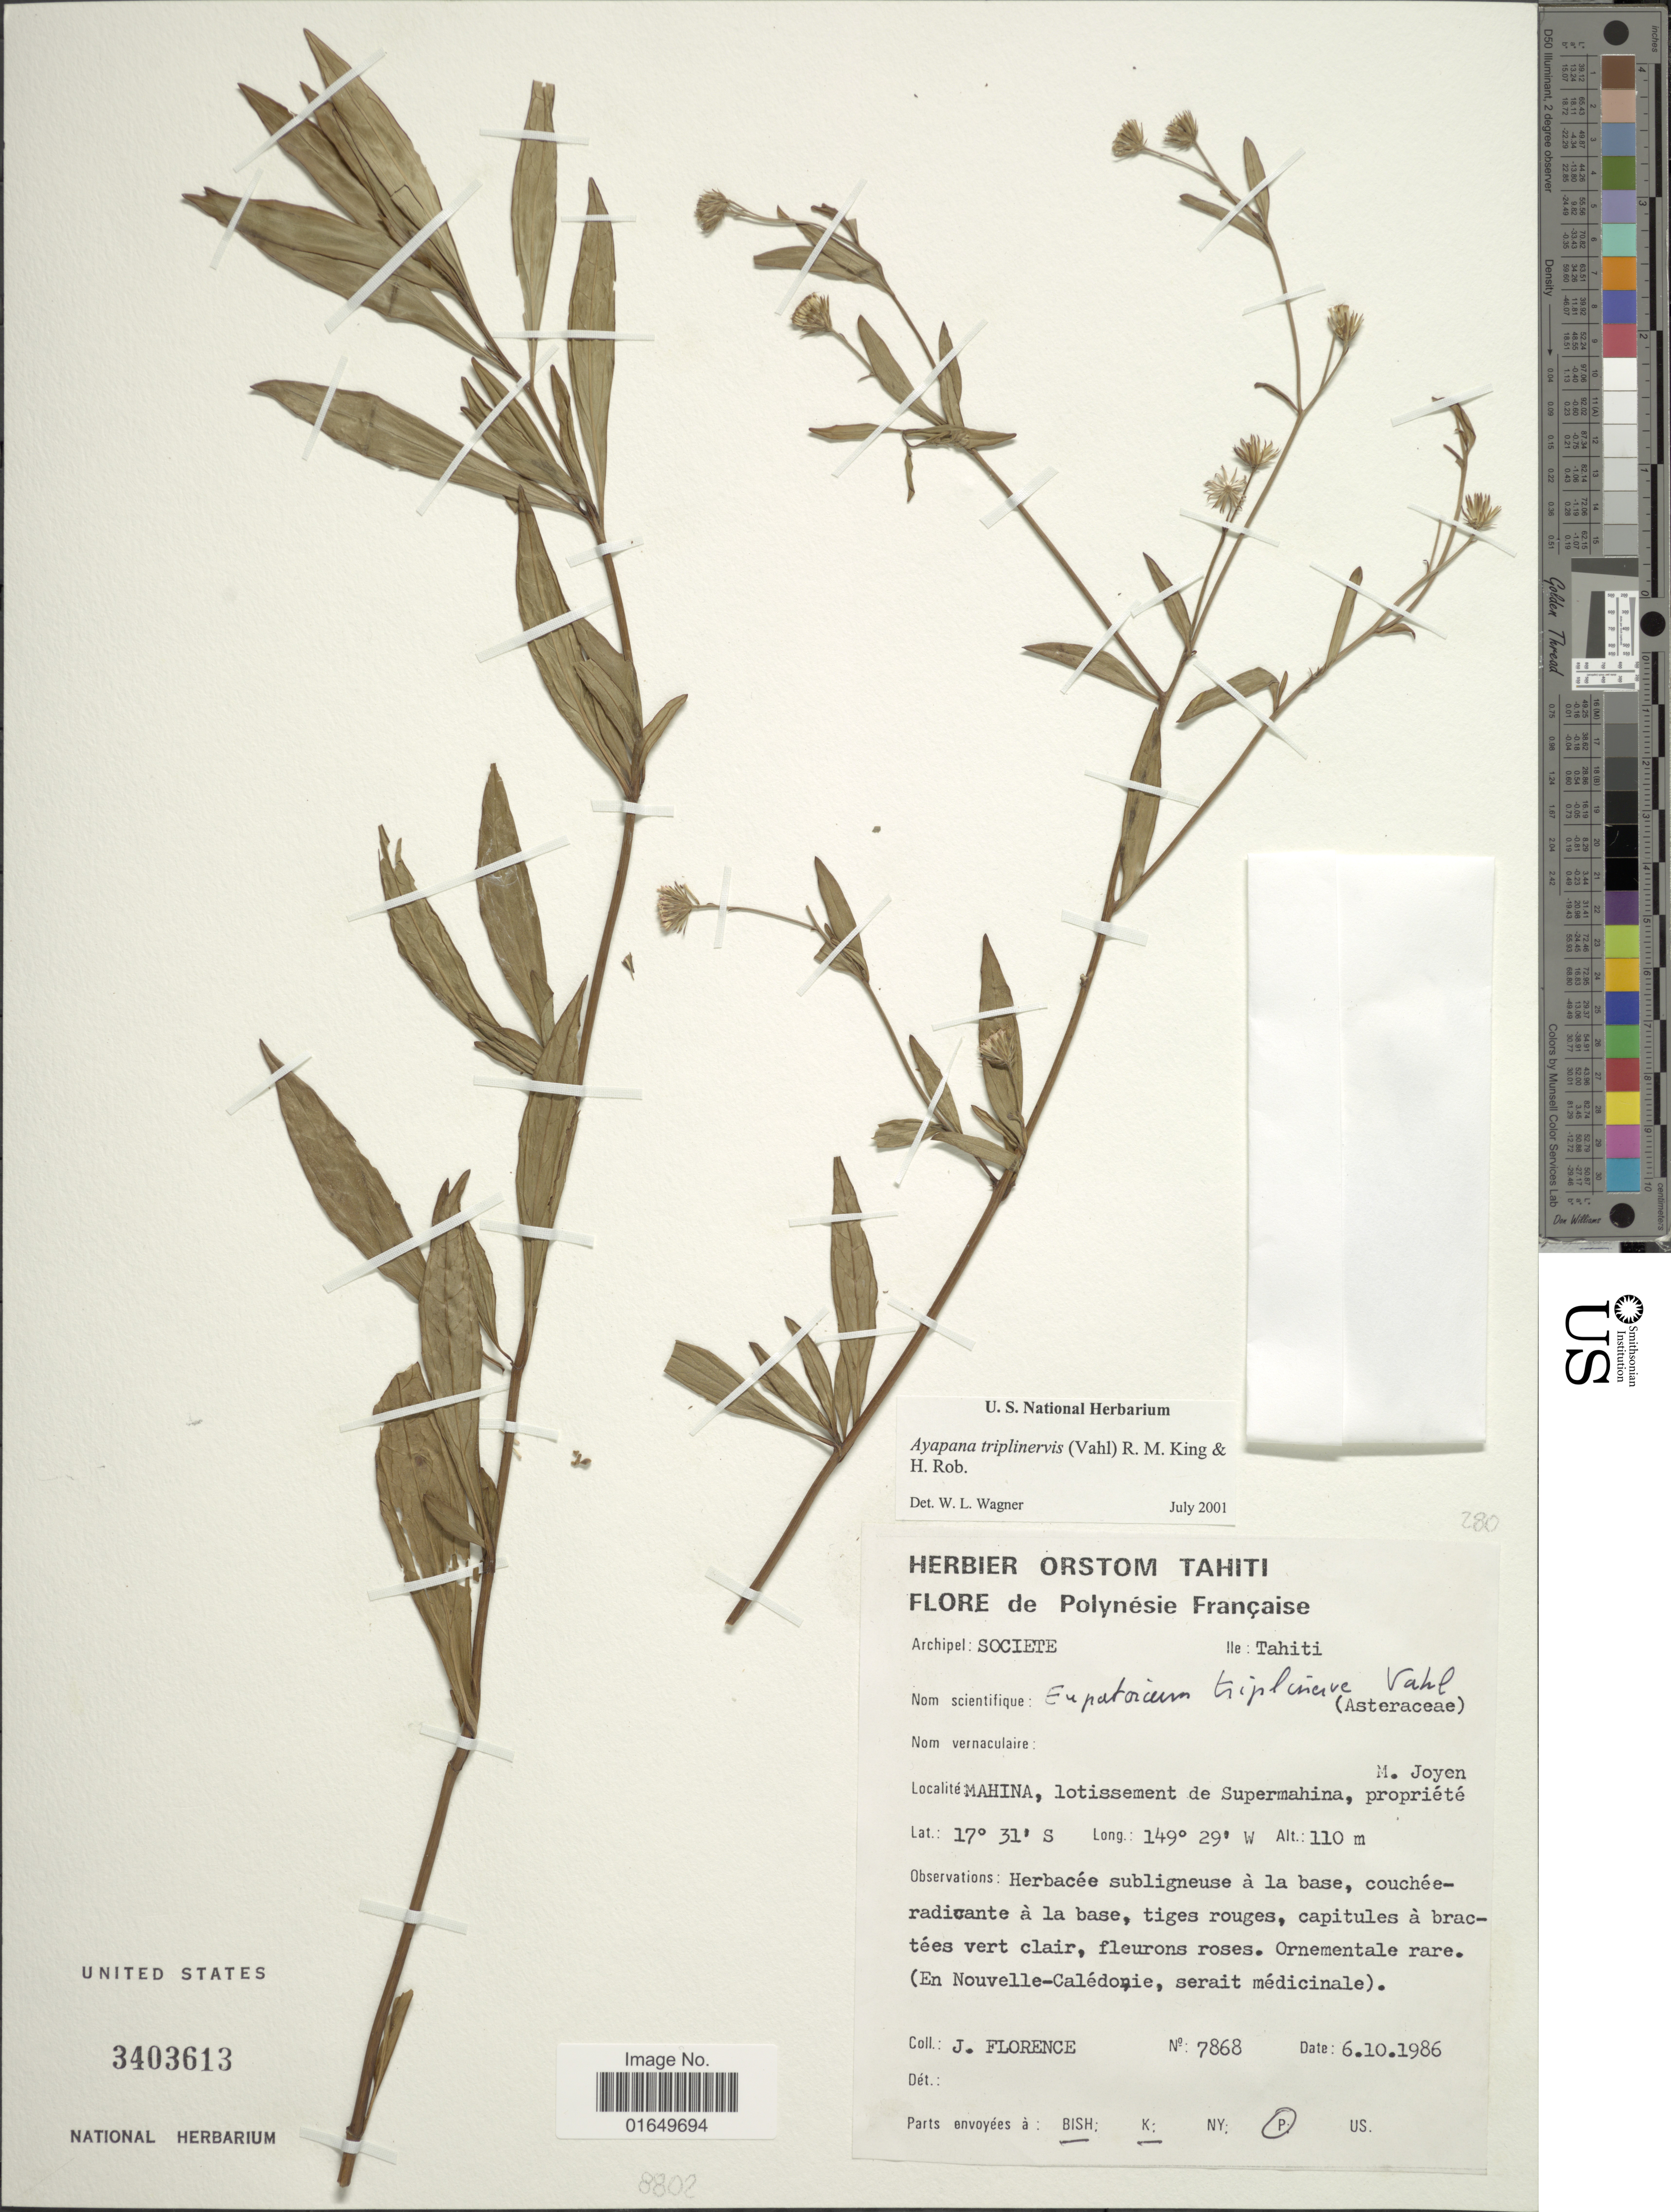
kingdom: Plantae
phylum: Tracheophyta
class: Magnoliopsida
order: Asterales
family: Asteraceae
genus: Ayapana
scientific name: Ayapana triplinervis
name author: (Vahl) R.M. King & H. Rob.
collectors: J. Florence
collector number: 7868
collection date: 1986-10-06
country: French Polynesia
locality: Archipe: Societe. Ile: Tahiti. Mahina, lotissement de Supermahina, propriété. M. Joyen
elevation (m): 110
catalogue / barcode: US 3403613